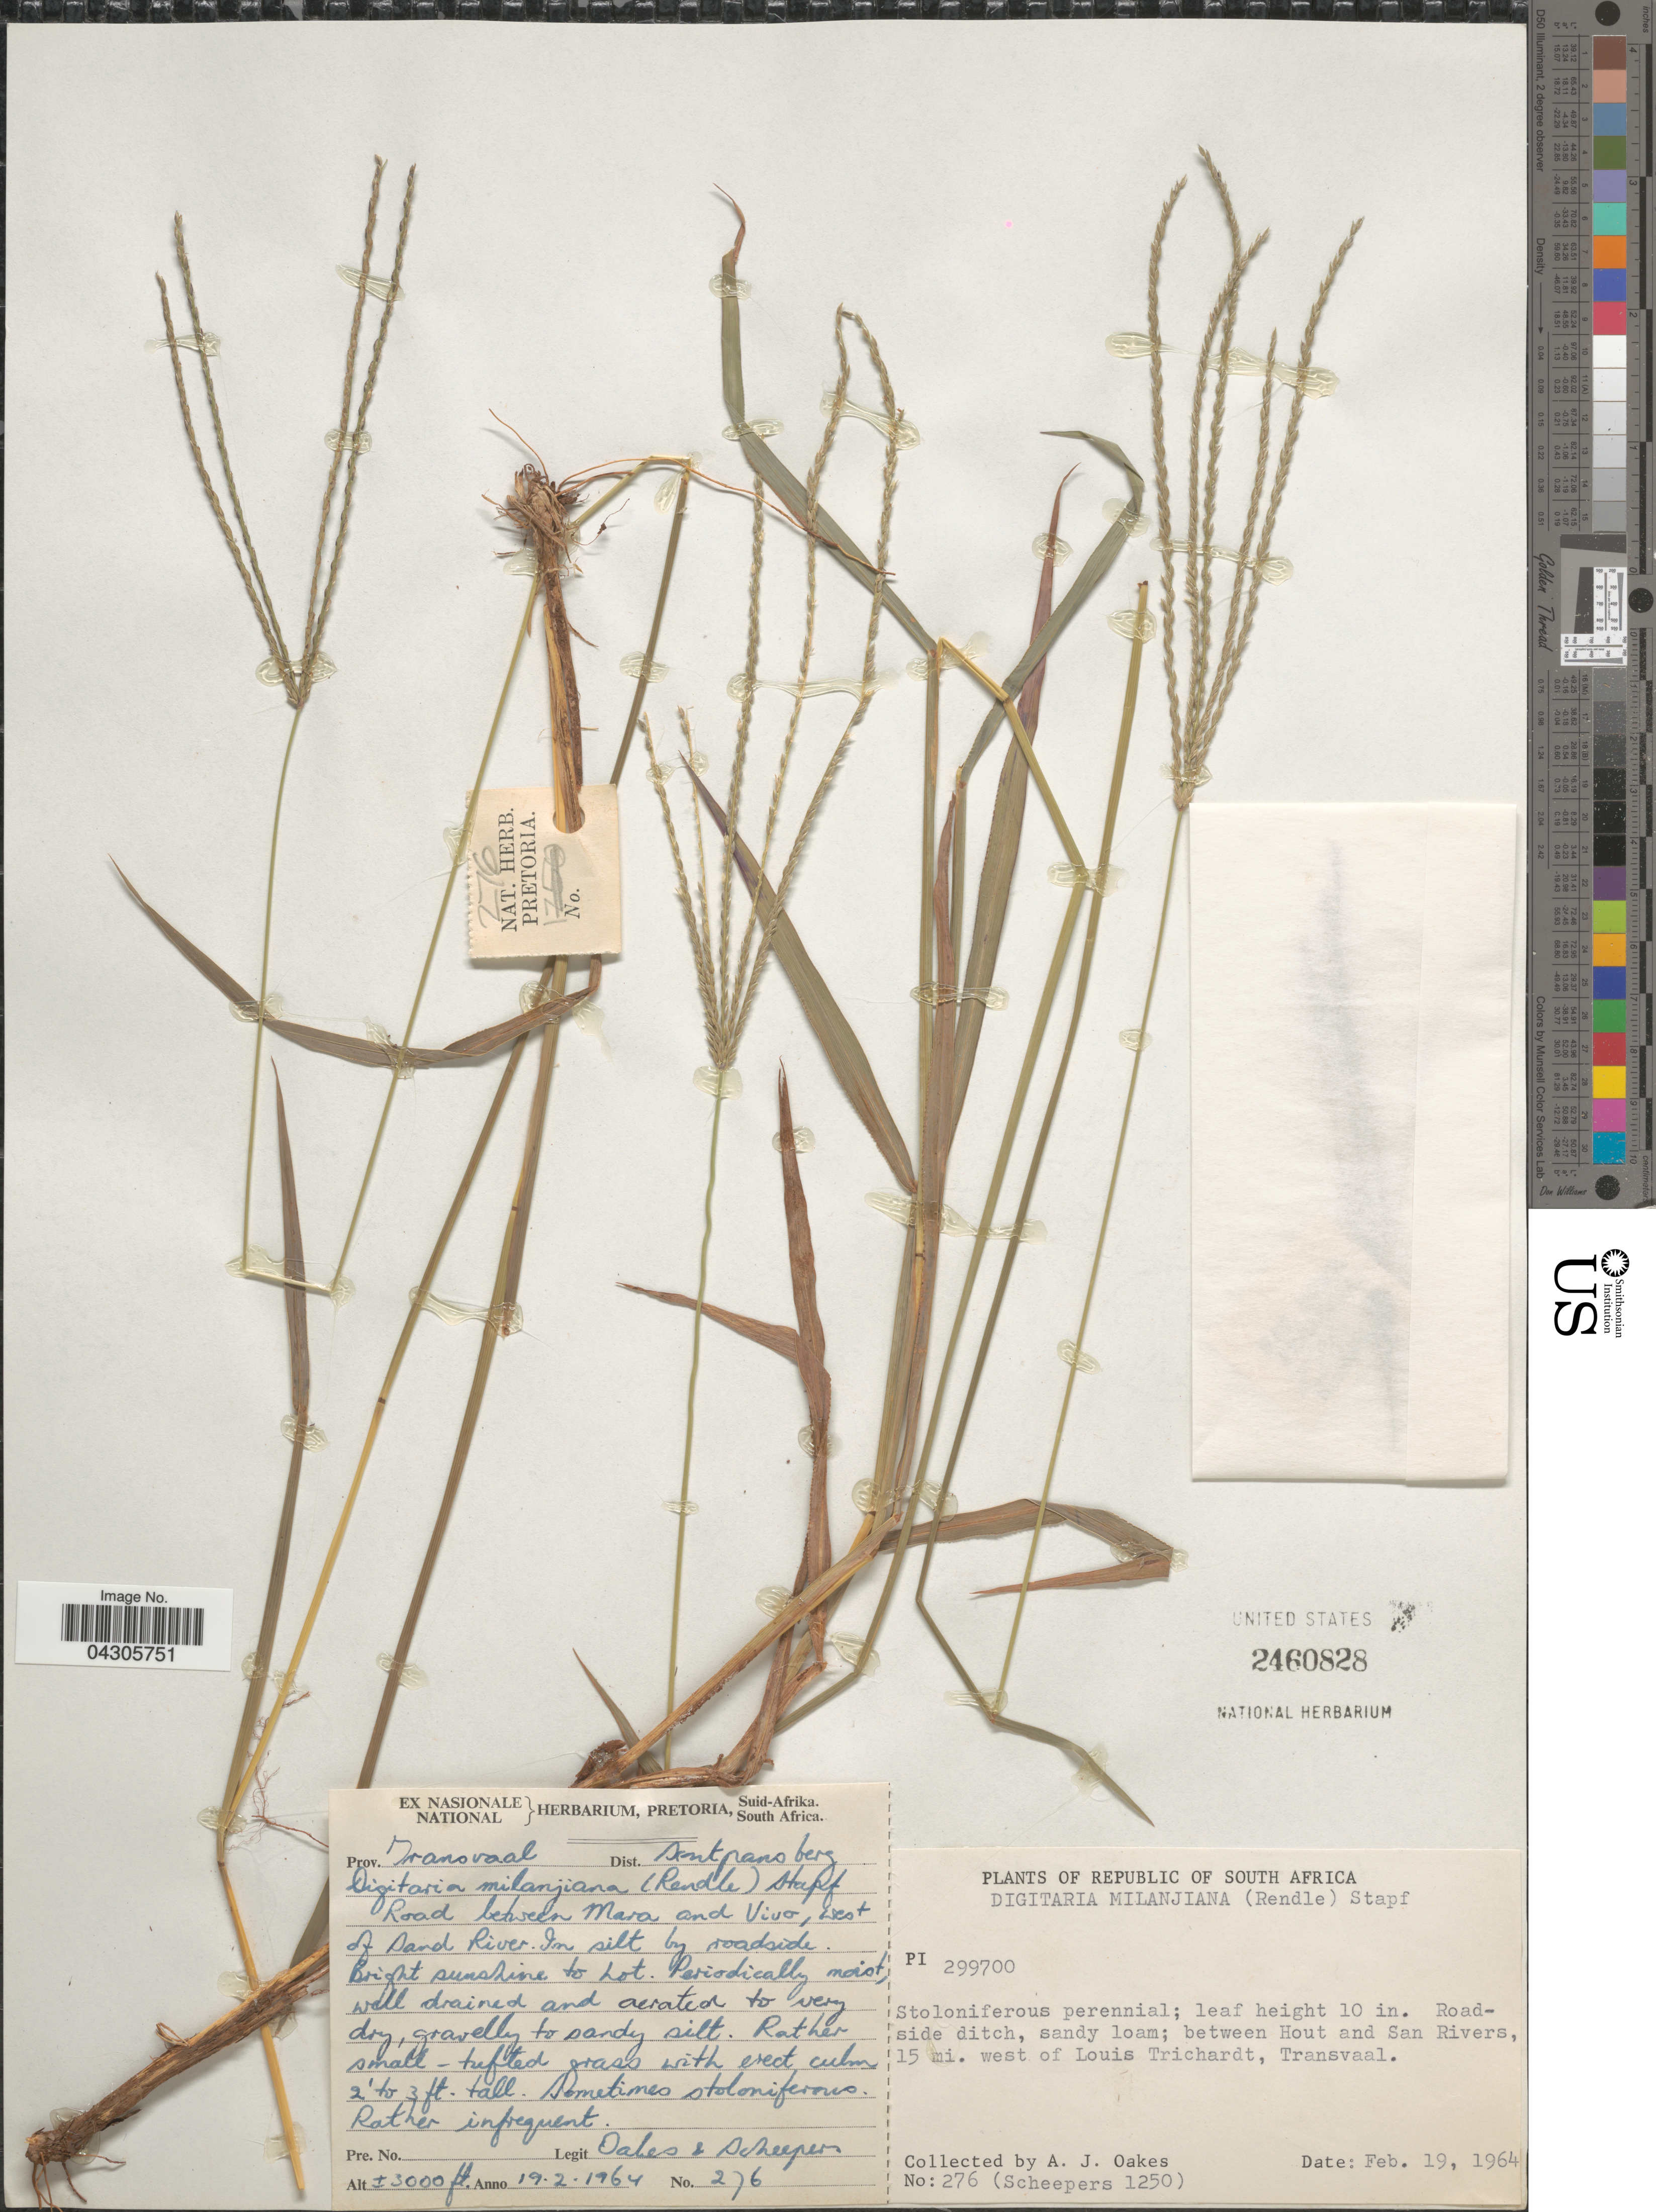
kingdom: Plantae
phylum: Tracheophyta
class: Liliopsida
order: Poales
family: Poaceae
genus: Digitaria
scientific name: Digitaria milanjiana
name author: (Rendle) Stapf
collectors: A. Oakes & J. Scheepers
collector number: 276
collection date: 1964-02-19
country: South Africa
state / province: Limpopo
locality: Republic Of South Africa. Prov. Transvaal. Dist Soutpansberg. Road between Mara and Viva, west of Bard River. Between Hout and San Rivers, 15 mi. west of Louis Trichardt, Transvaal.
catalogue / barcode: US 2460828